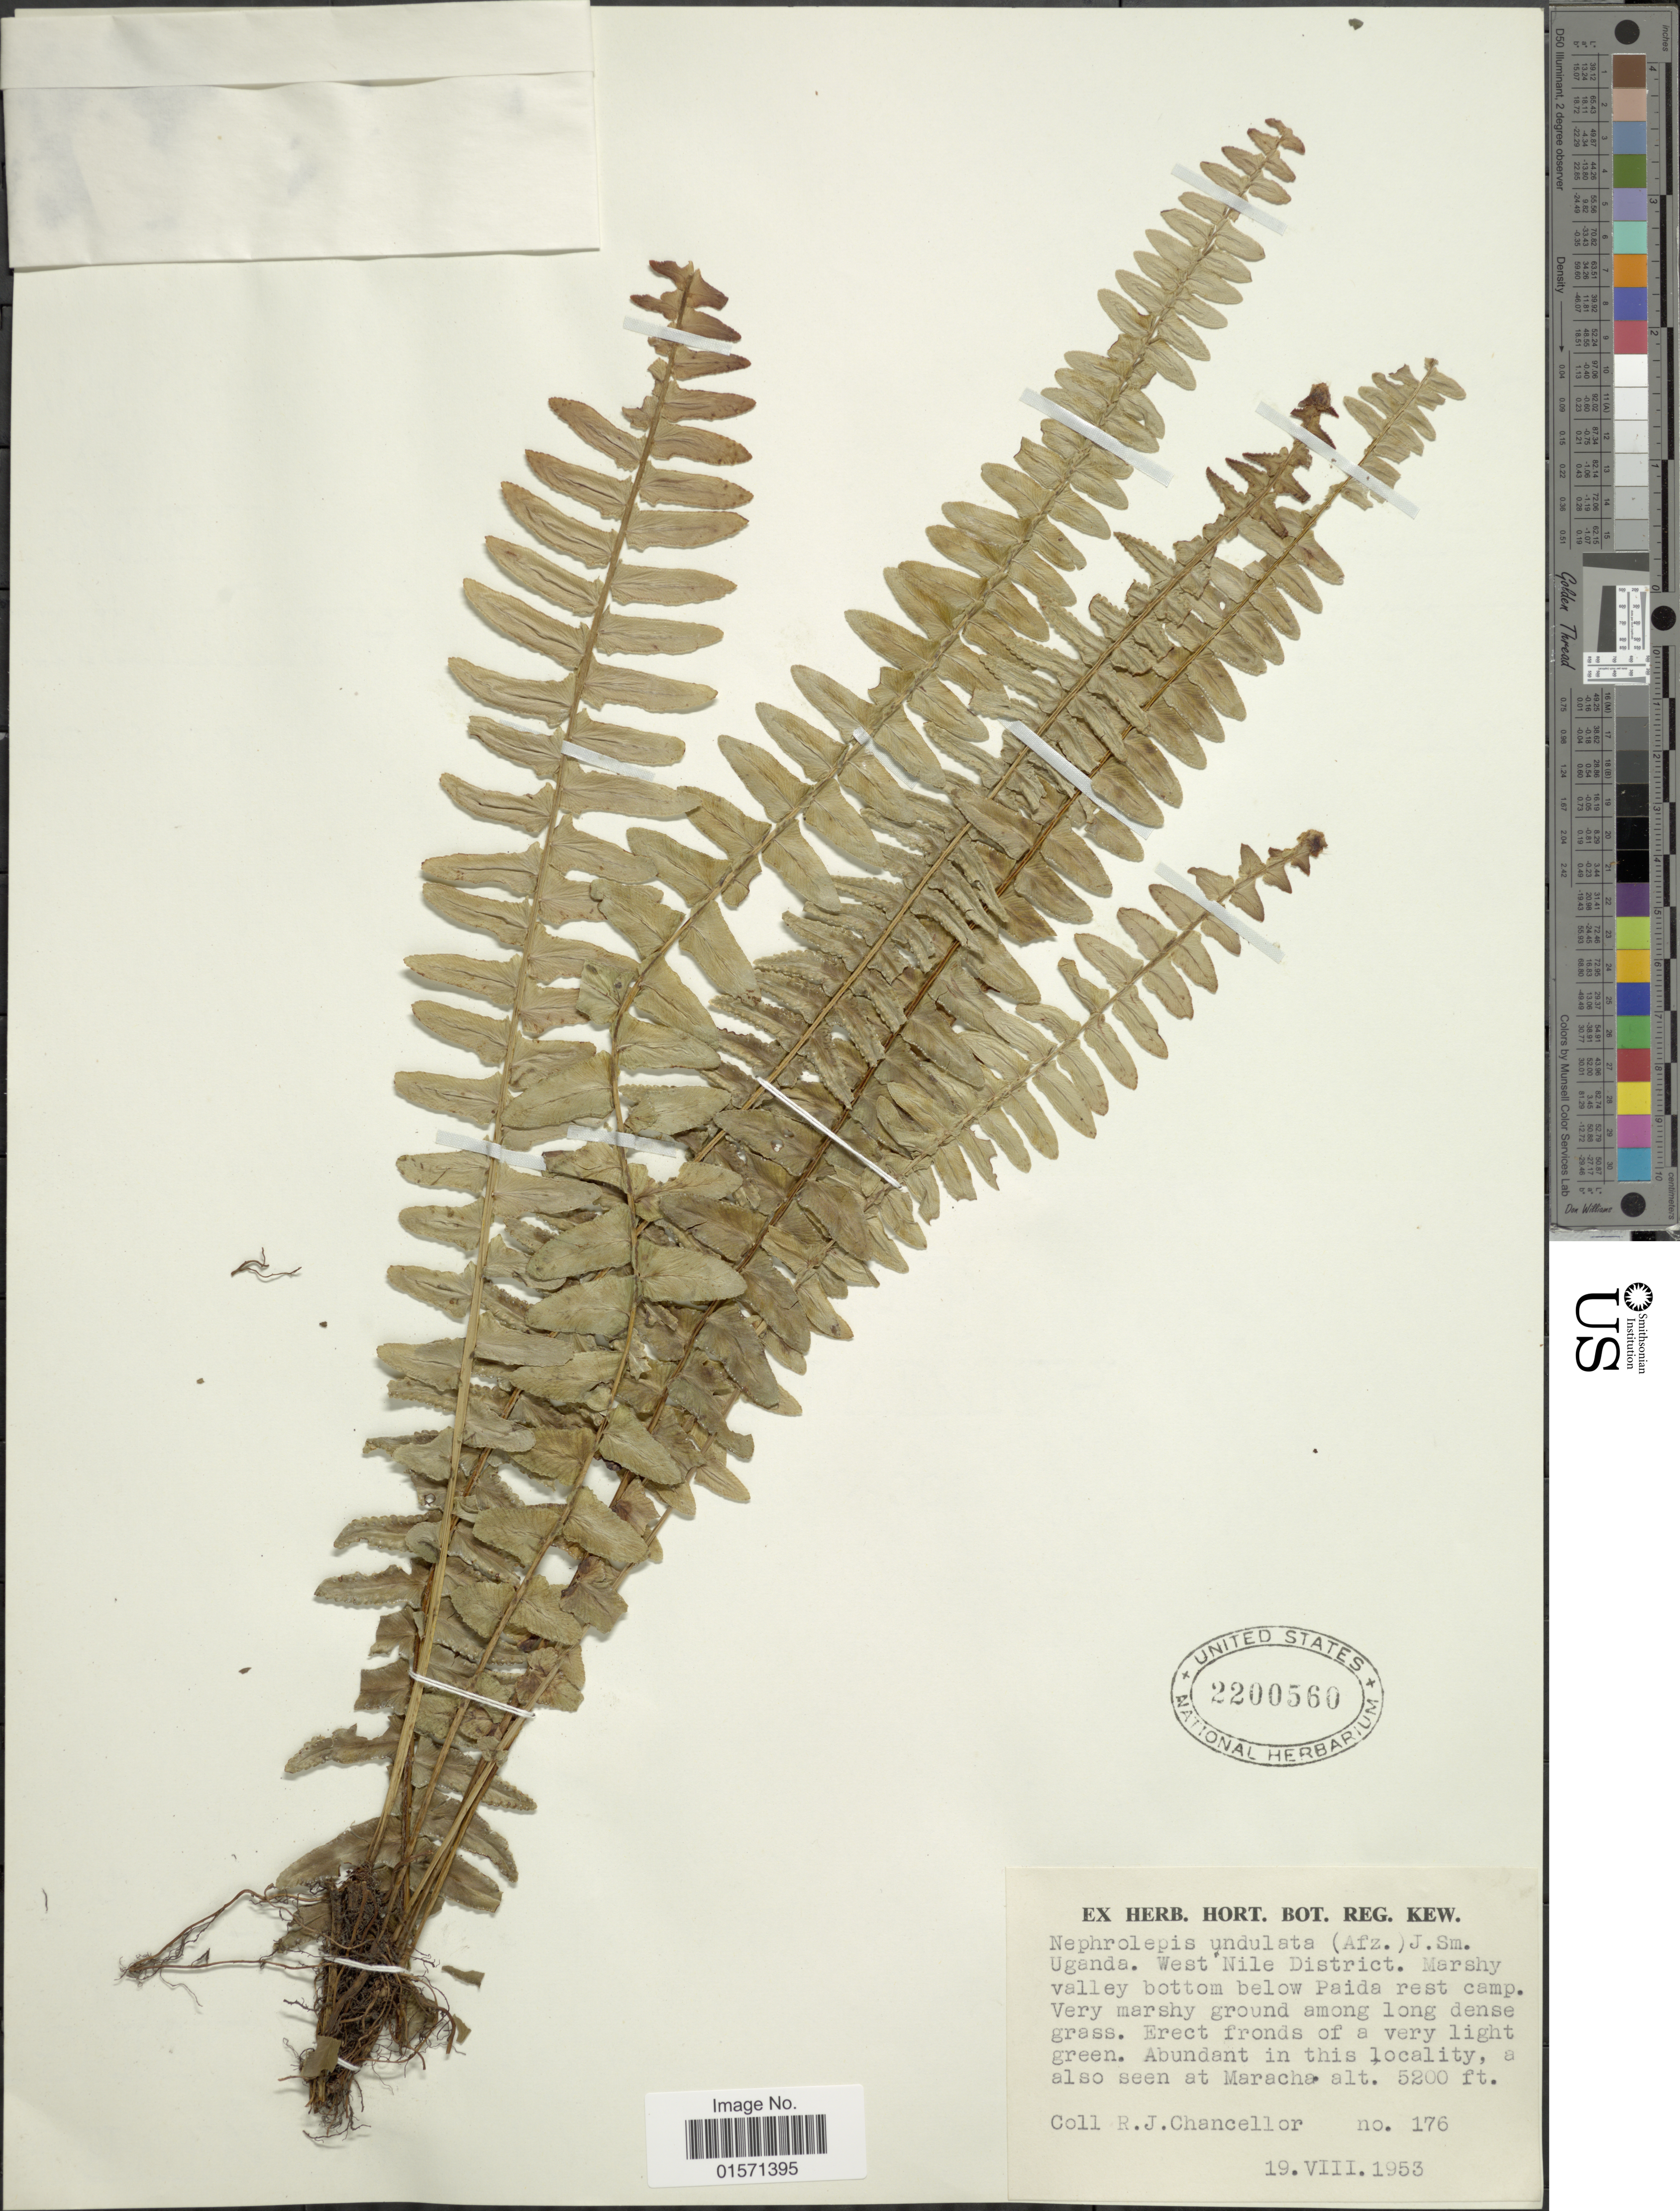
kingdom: Plantae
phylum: Tracheophyta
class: Polypodiopsida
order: Polypodiales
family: Nephrolepidaceae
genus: Nephrolepis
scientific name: Nephrolepis undulata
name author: J. Sm.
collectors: R. Chancellor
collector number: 176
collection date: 1953-08-19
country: Uganda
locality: West Nile District. Marshy valley bottom below Paida rest camp. Vert marshy ground among long dense grass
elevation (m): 1585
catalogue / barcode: US 200560